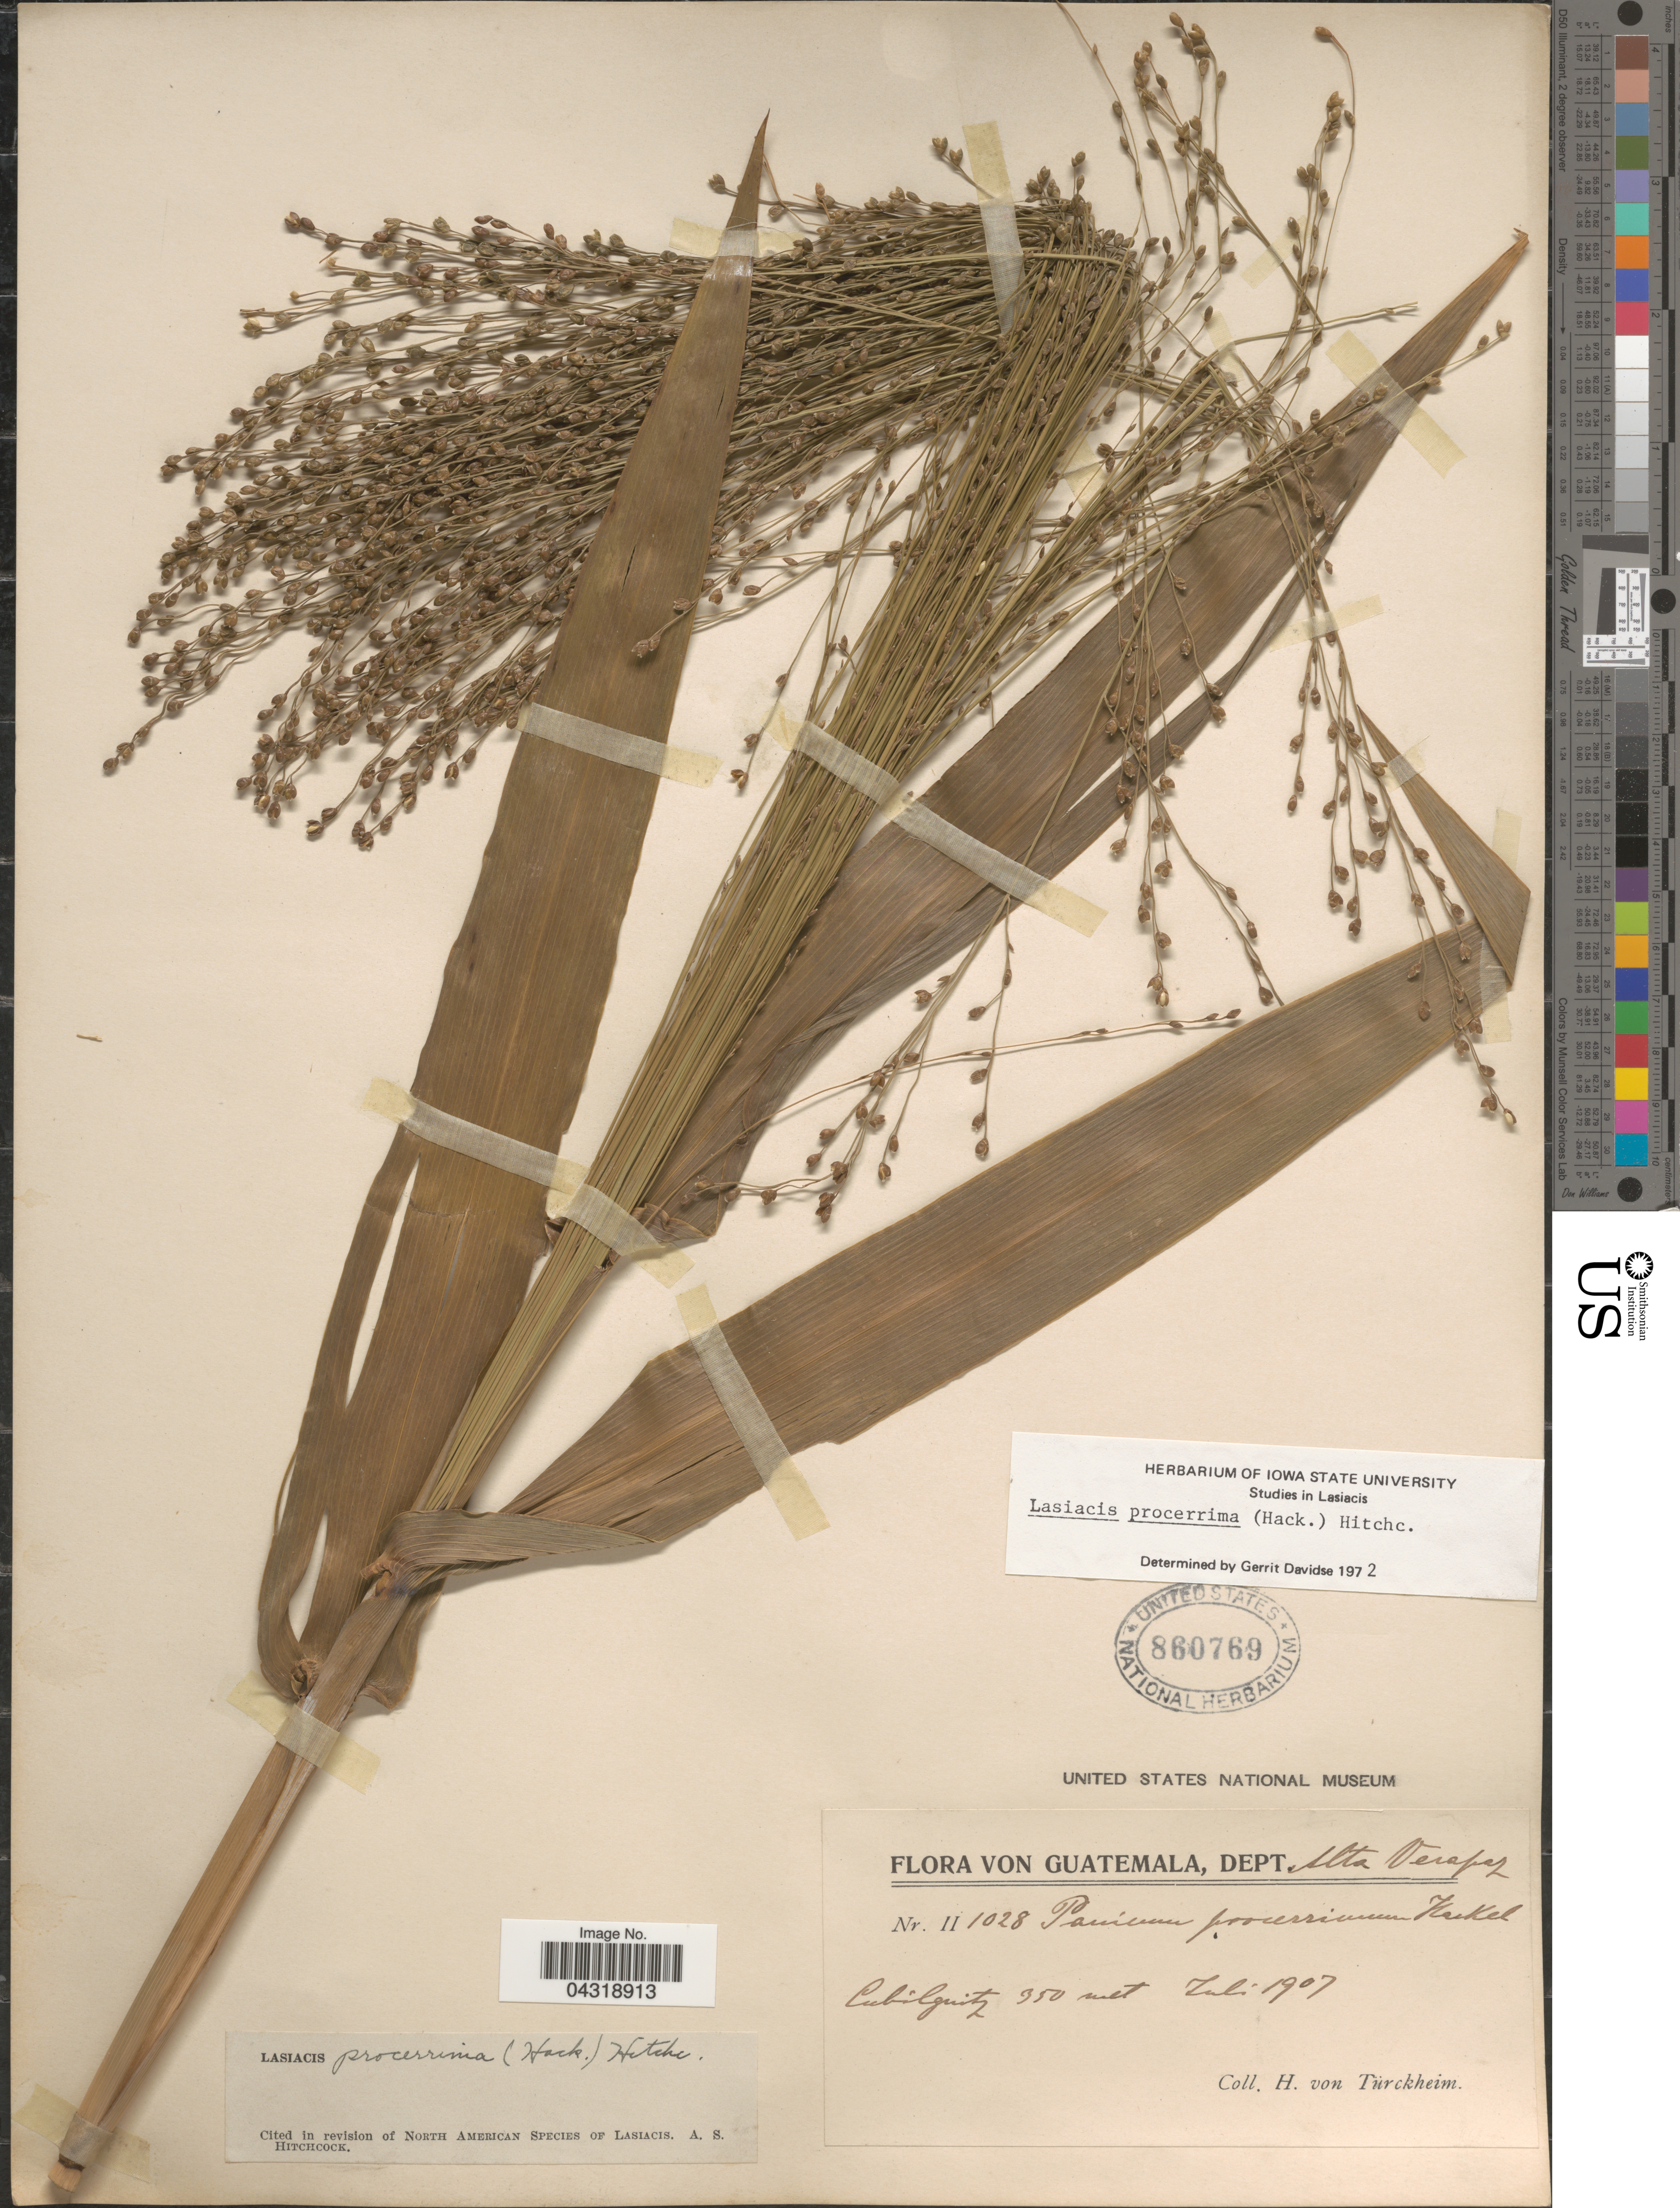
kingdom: Plantae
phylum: Tracheophyta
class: Liliopsida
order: Poales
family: Poaceae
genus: Lasiacis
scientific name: Lasiacis procerrima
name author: (Hack.) Hitchc.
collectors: H. von Türckheim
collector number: II1028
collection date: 1907-07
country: Guatemala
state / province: Alta Verapaz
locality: Dept. Alta Verapaz. Cubilguitz.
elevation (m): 350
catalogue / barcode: US 860769